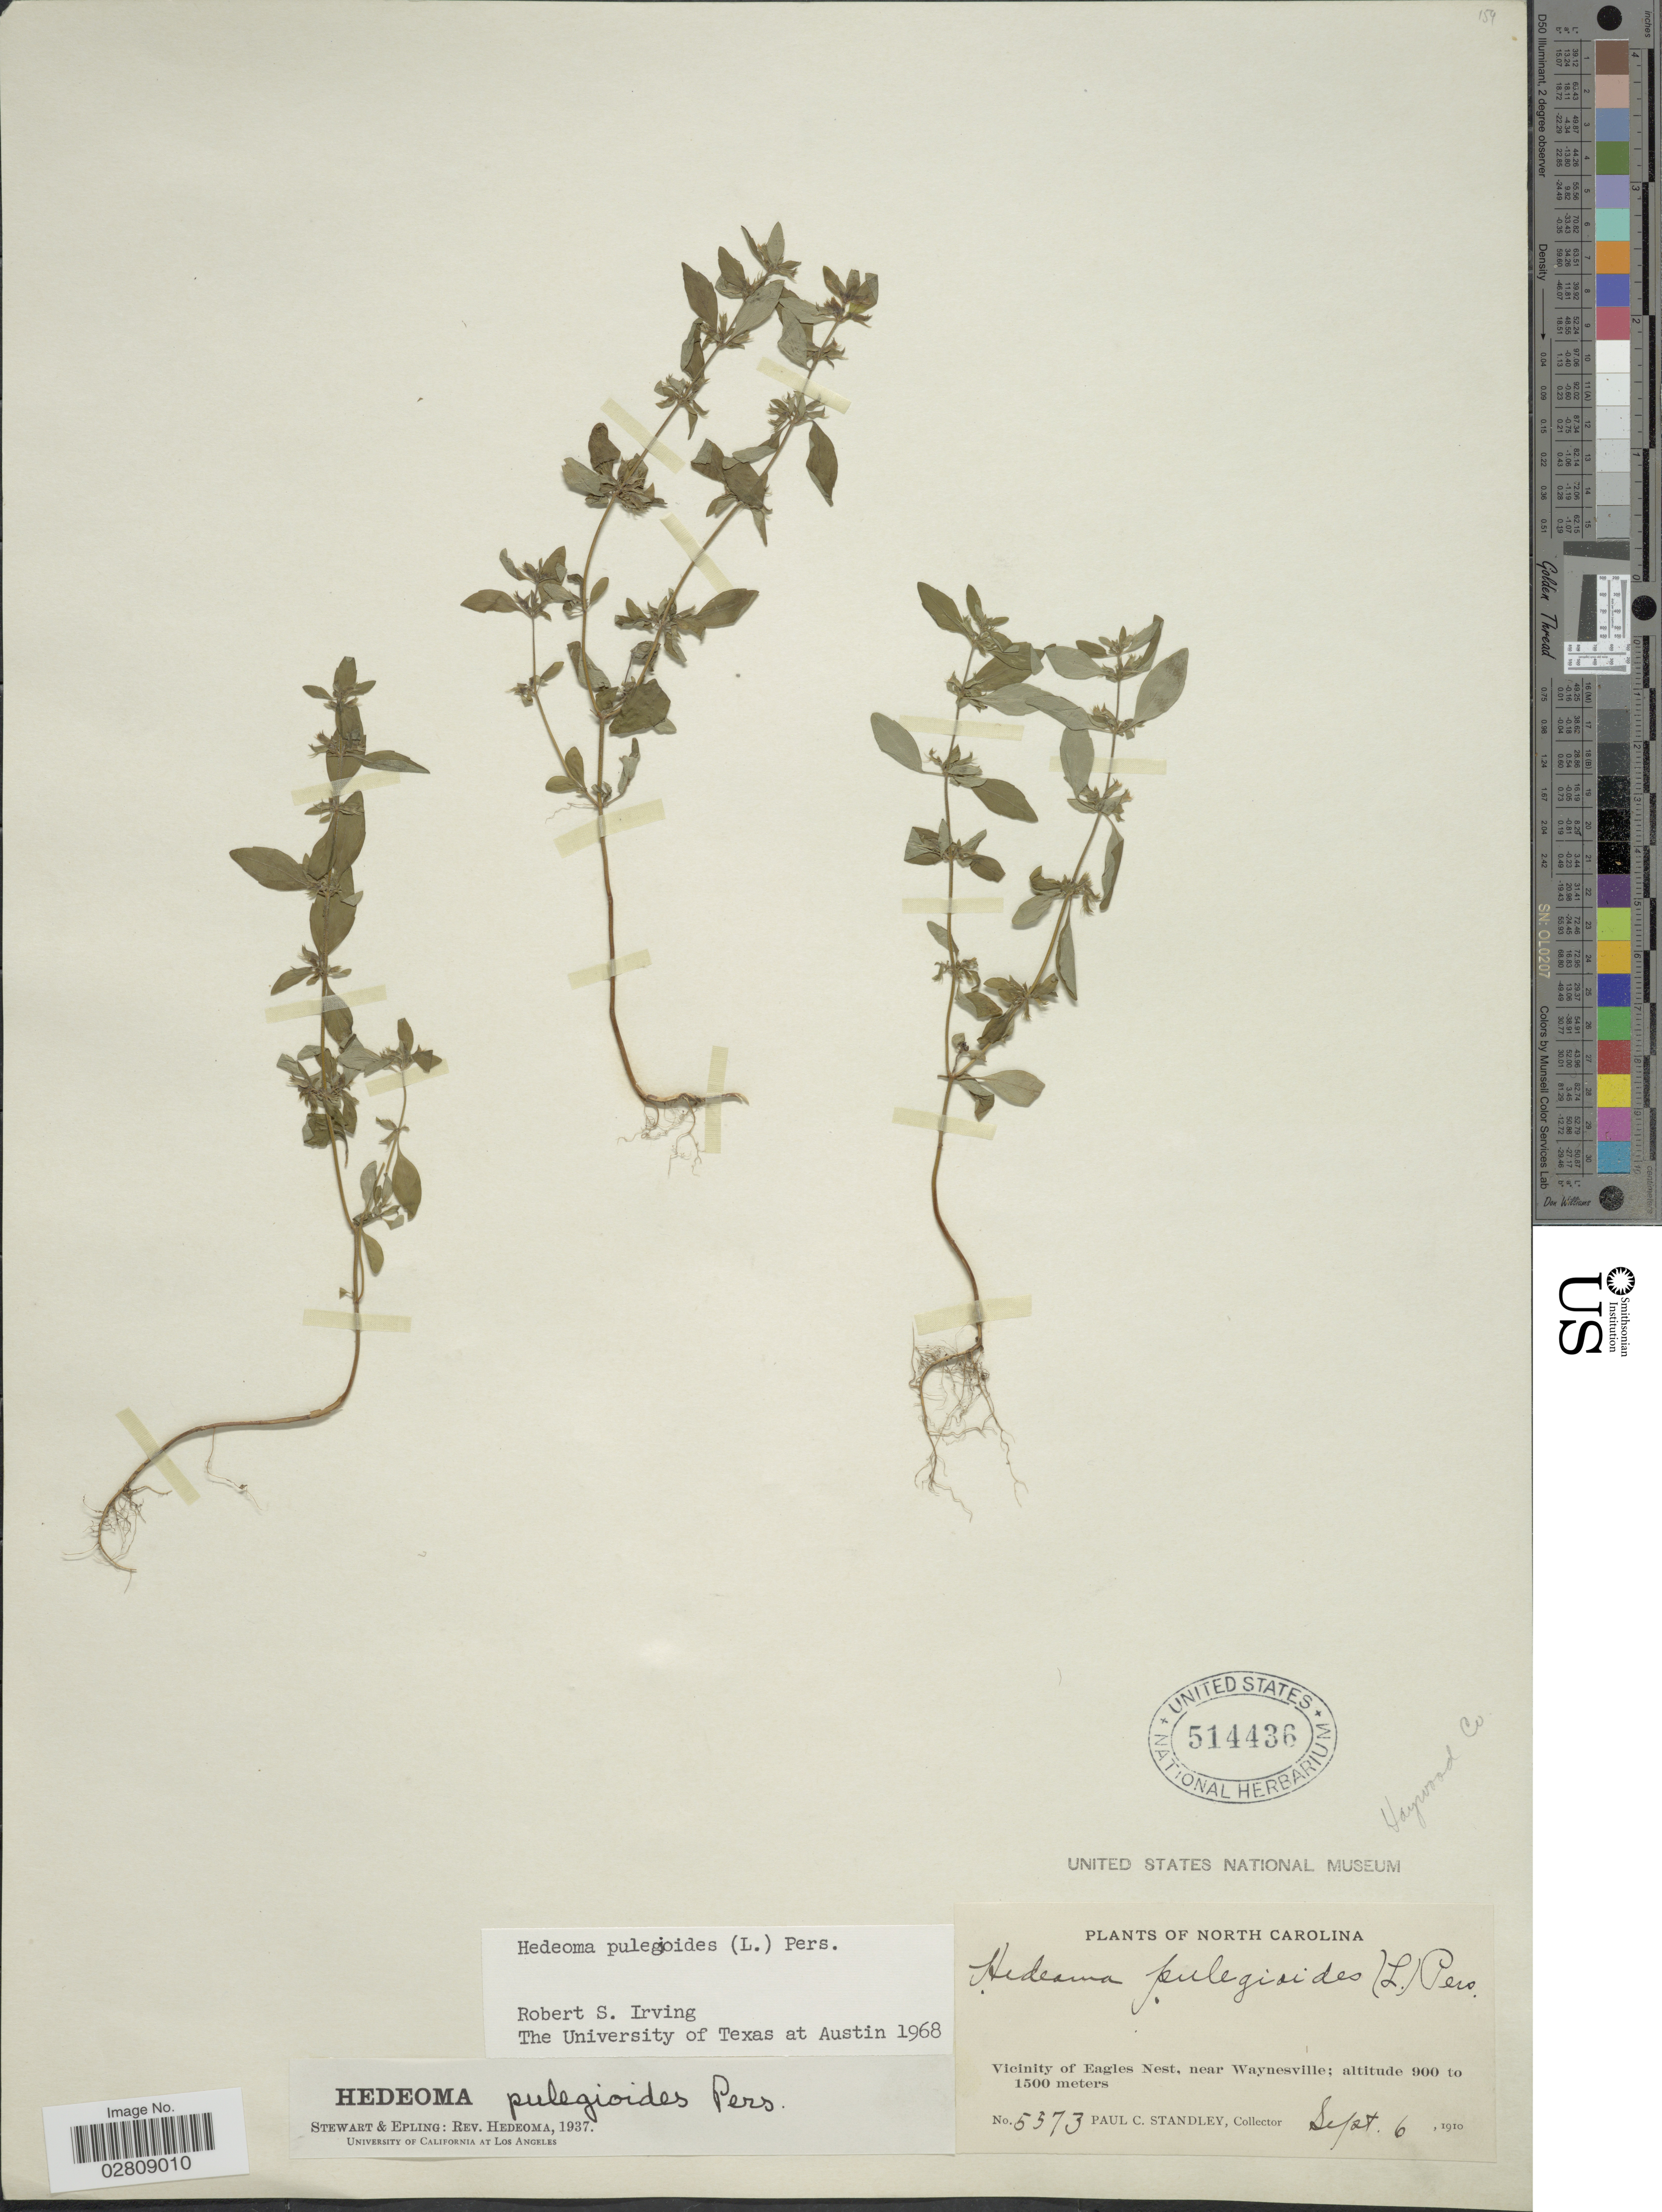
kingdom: Plantae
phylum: Tracheophyta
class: Magnoliopsida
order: Lamiales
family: Lamiaceae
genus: Hedeoma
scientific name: Hedeoma pulegioides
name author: (L.) Pers.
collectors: P. C. Standley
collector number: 5573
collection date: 1910-09-06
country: United States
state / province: North Carolina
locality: Vicinity of Eagles Nest, near Waynesville. Haywood Co.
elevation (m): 900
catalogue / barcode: US 514436